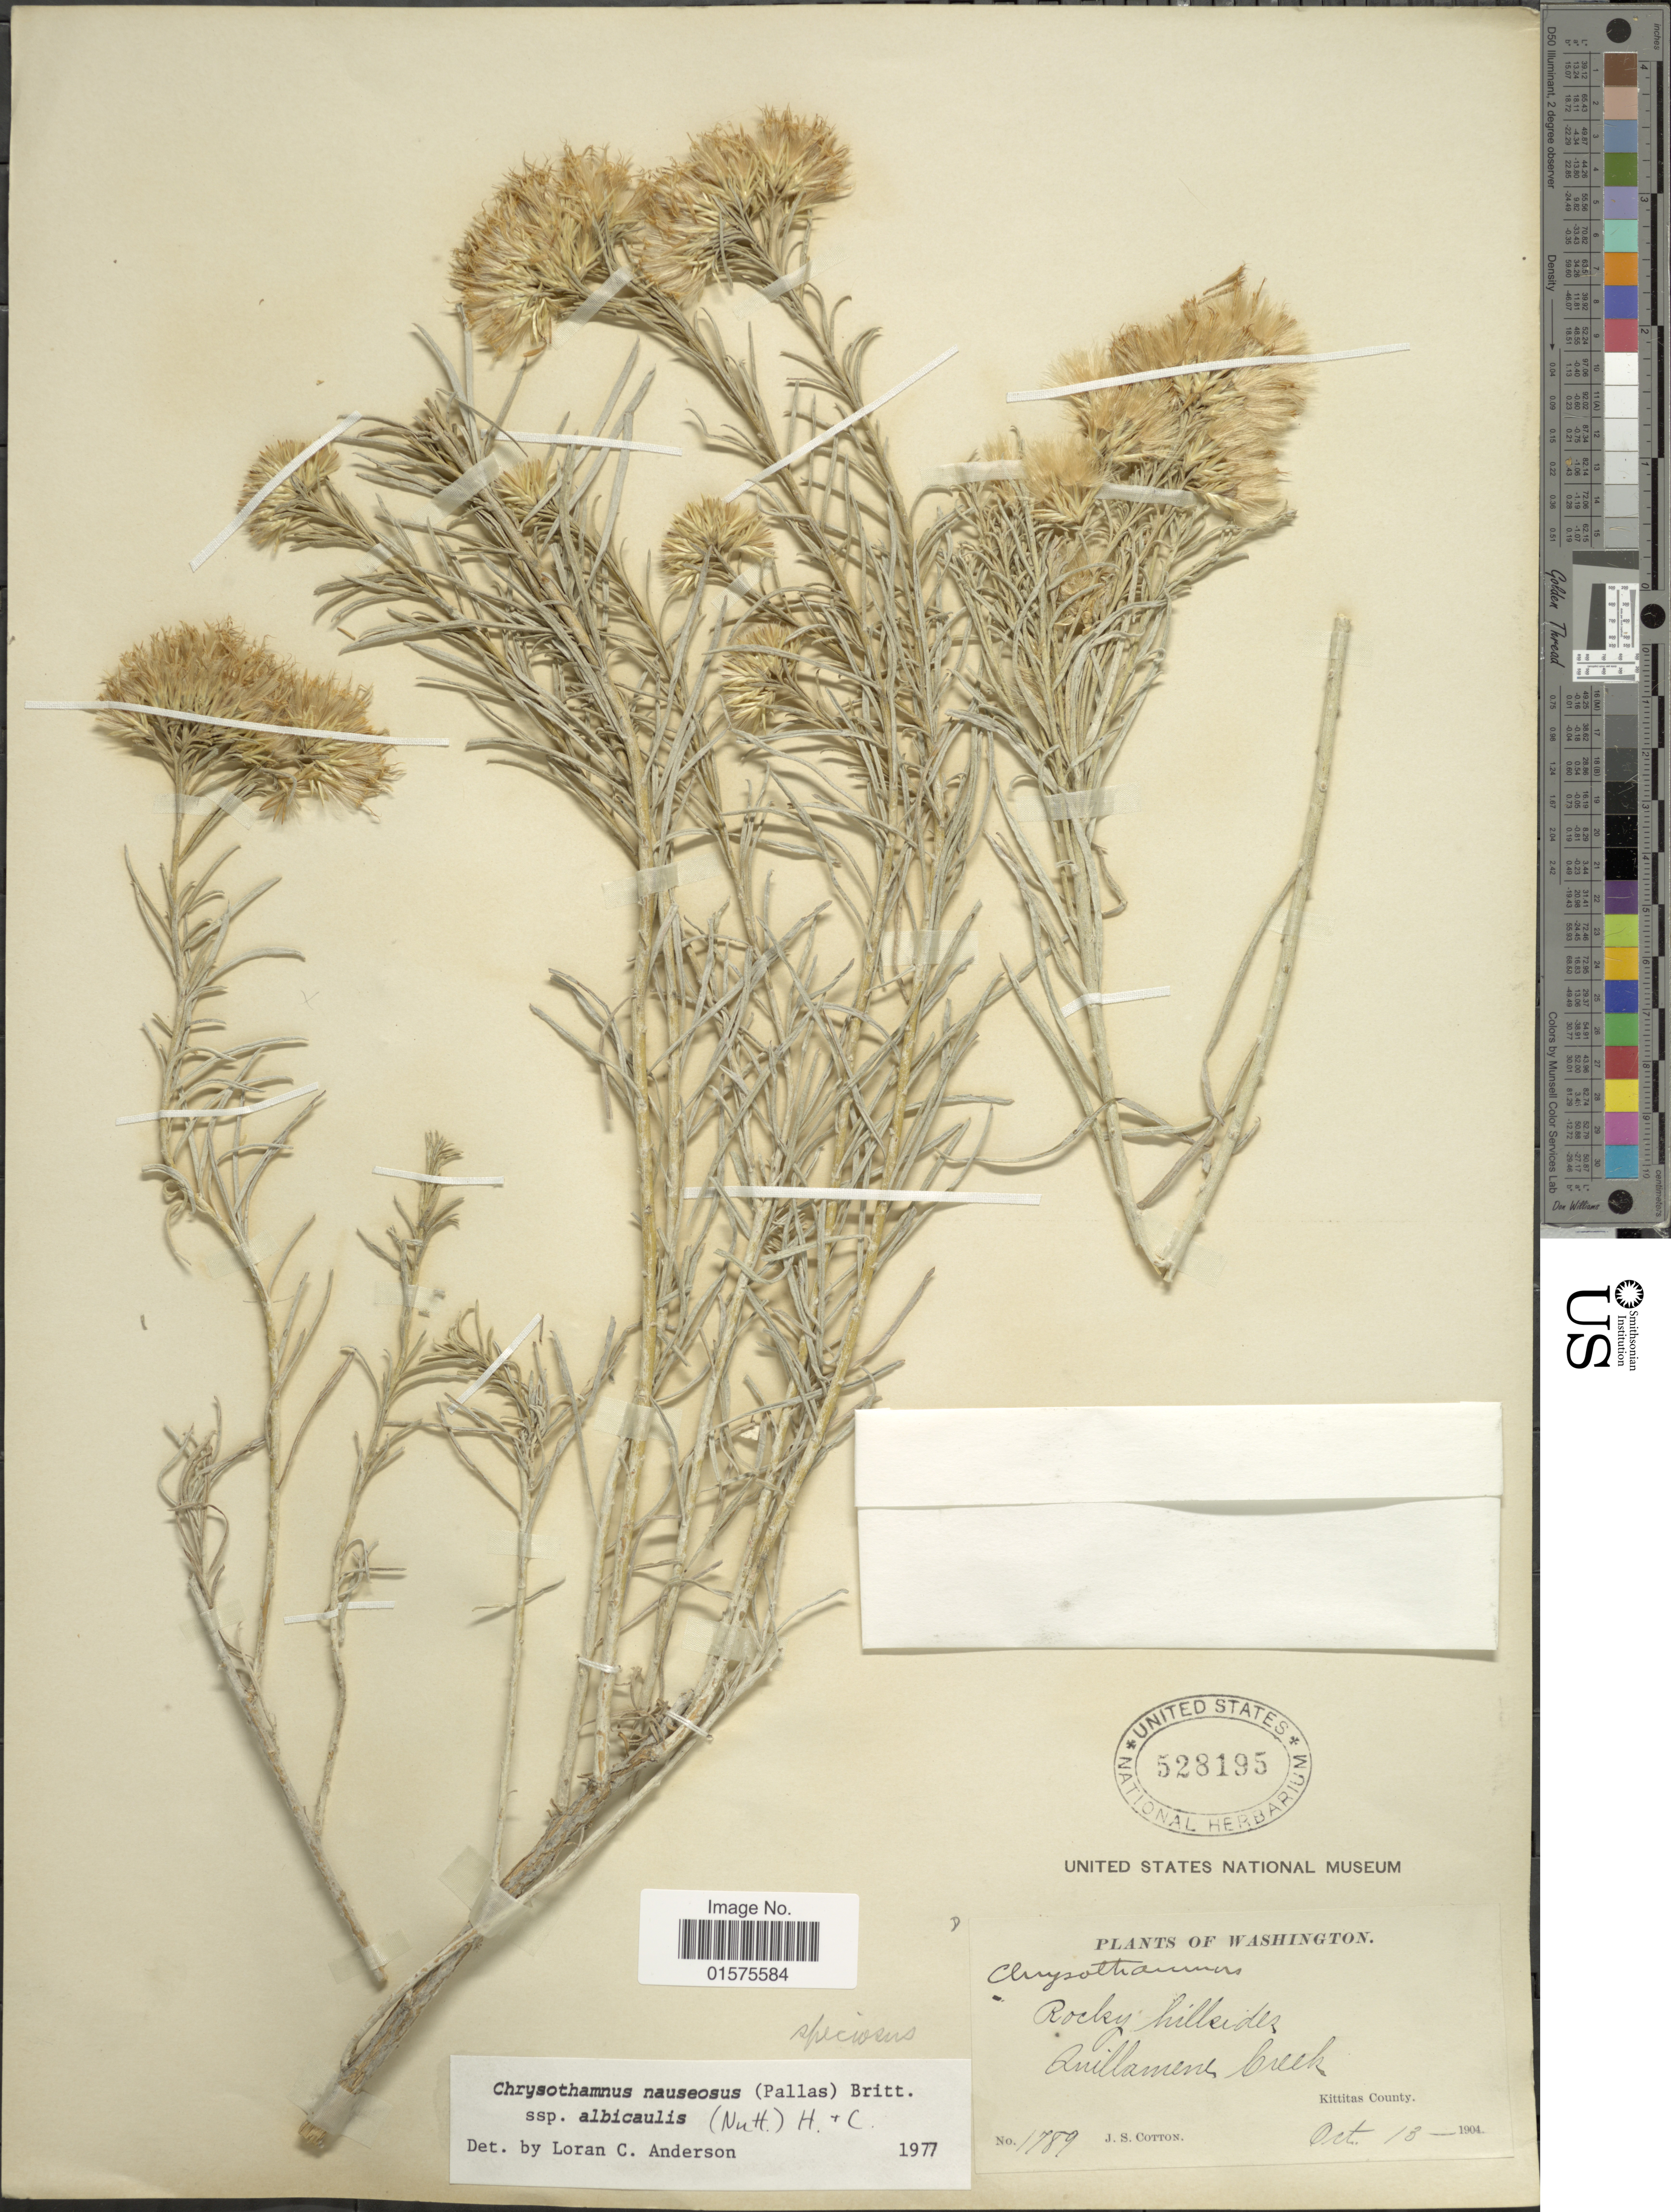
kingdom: Plantae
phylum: Tracheophyta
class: Magnoliopsida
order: Asterales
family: Asteraceae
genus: Ericameria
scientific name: Ericameria nauseosa var. speciosa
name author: (Nutt.) G.L. Nesom & G.I. Baird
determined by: Urbatsch, Lowell E., Curator (LSU), Louisiana State University (UNITED STATES)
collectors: J. S. Cotton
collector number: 1789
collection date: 1904-10-13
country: United States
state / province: Washington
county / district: Kittitas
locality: Zuillamene Creek. Kittitas County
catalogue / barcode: US 528195